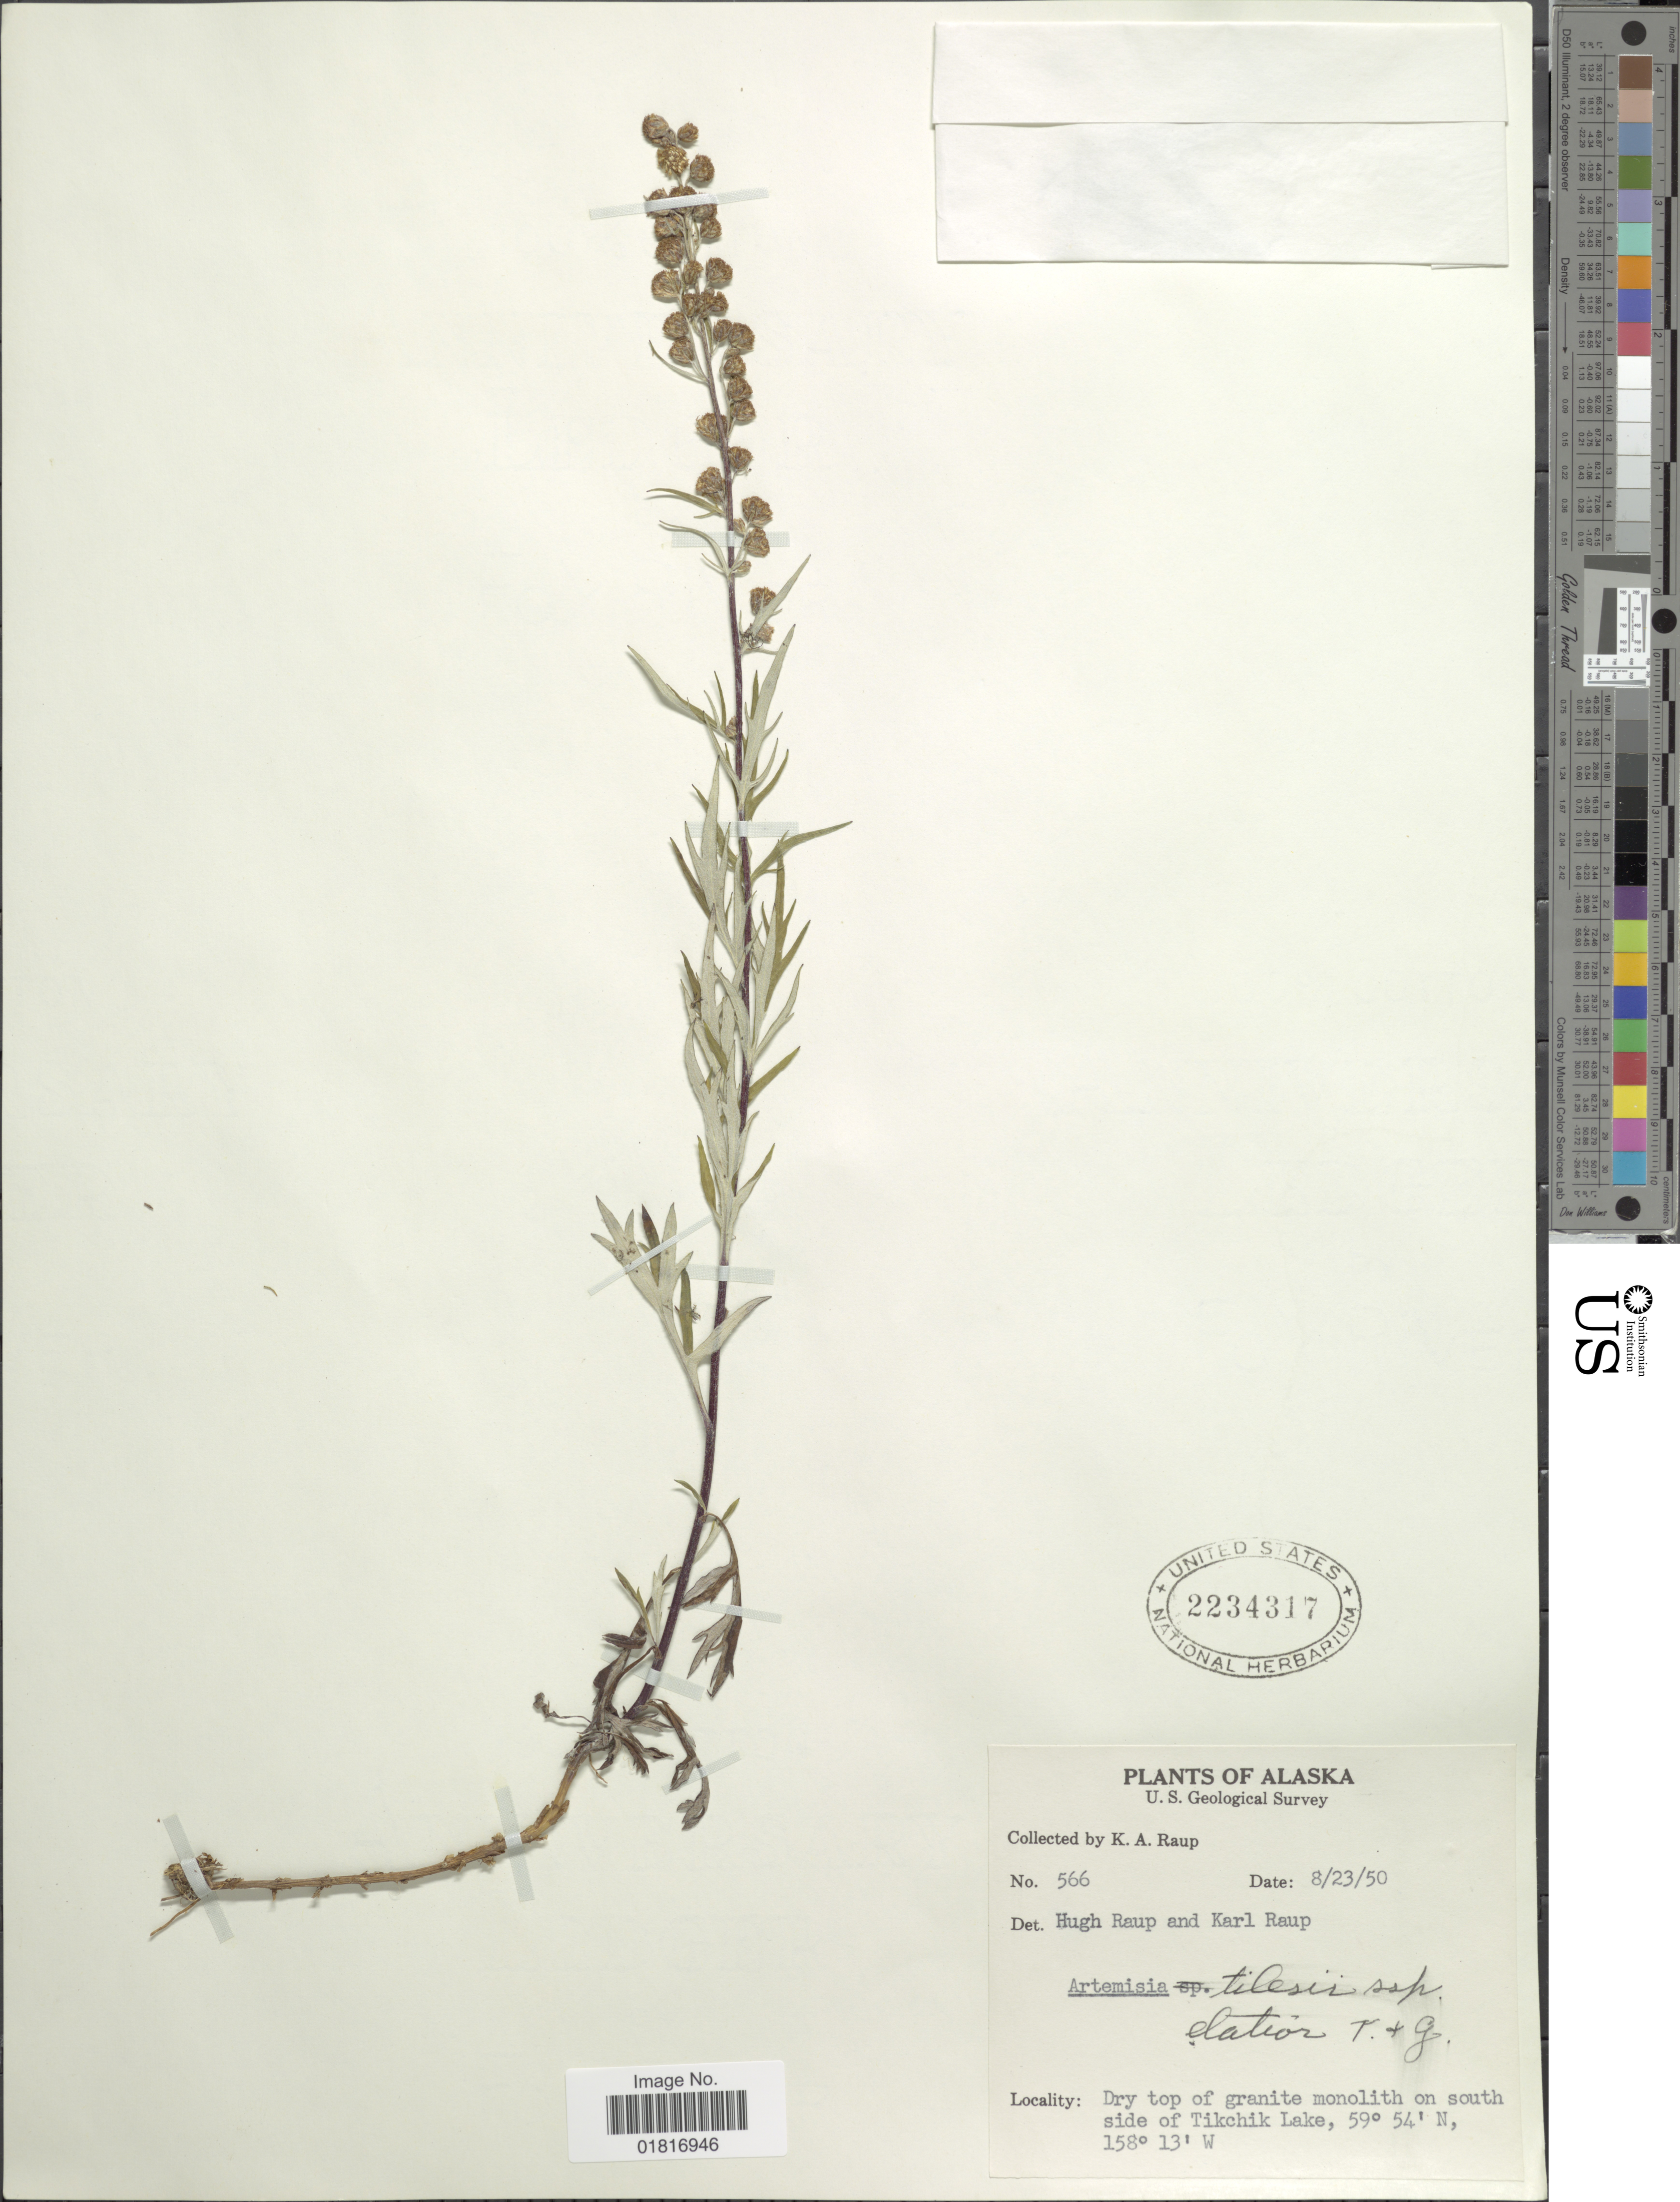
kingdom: Plantae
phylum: Tracheophyta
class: Magnoliopsida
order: Asterales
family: Asteraceae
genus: Artemisia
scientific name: Artemisia tilesii var. elatior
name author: Torr. & A. Gray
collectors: K. Raup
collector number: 566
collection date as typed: Transcribed d/m/y: 23/8/50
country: United States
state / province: Alaska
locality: Dry top of granite monolth on south side of Tikchik Lake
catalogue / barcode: US 2234317